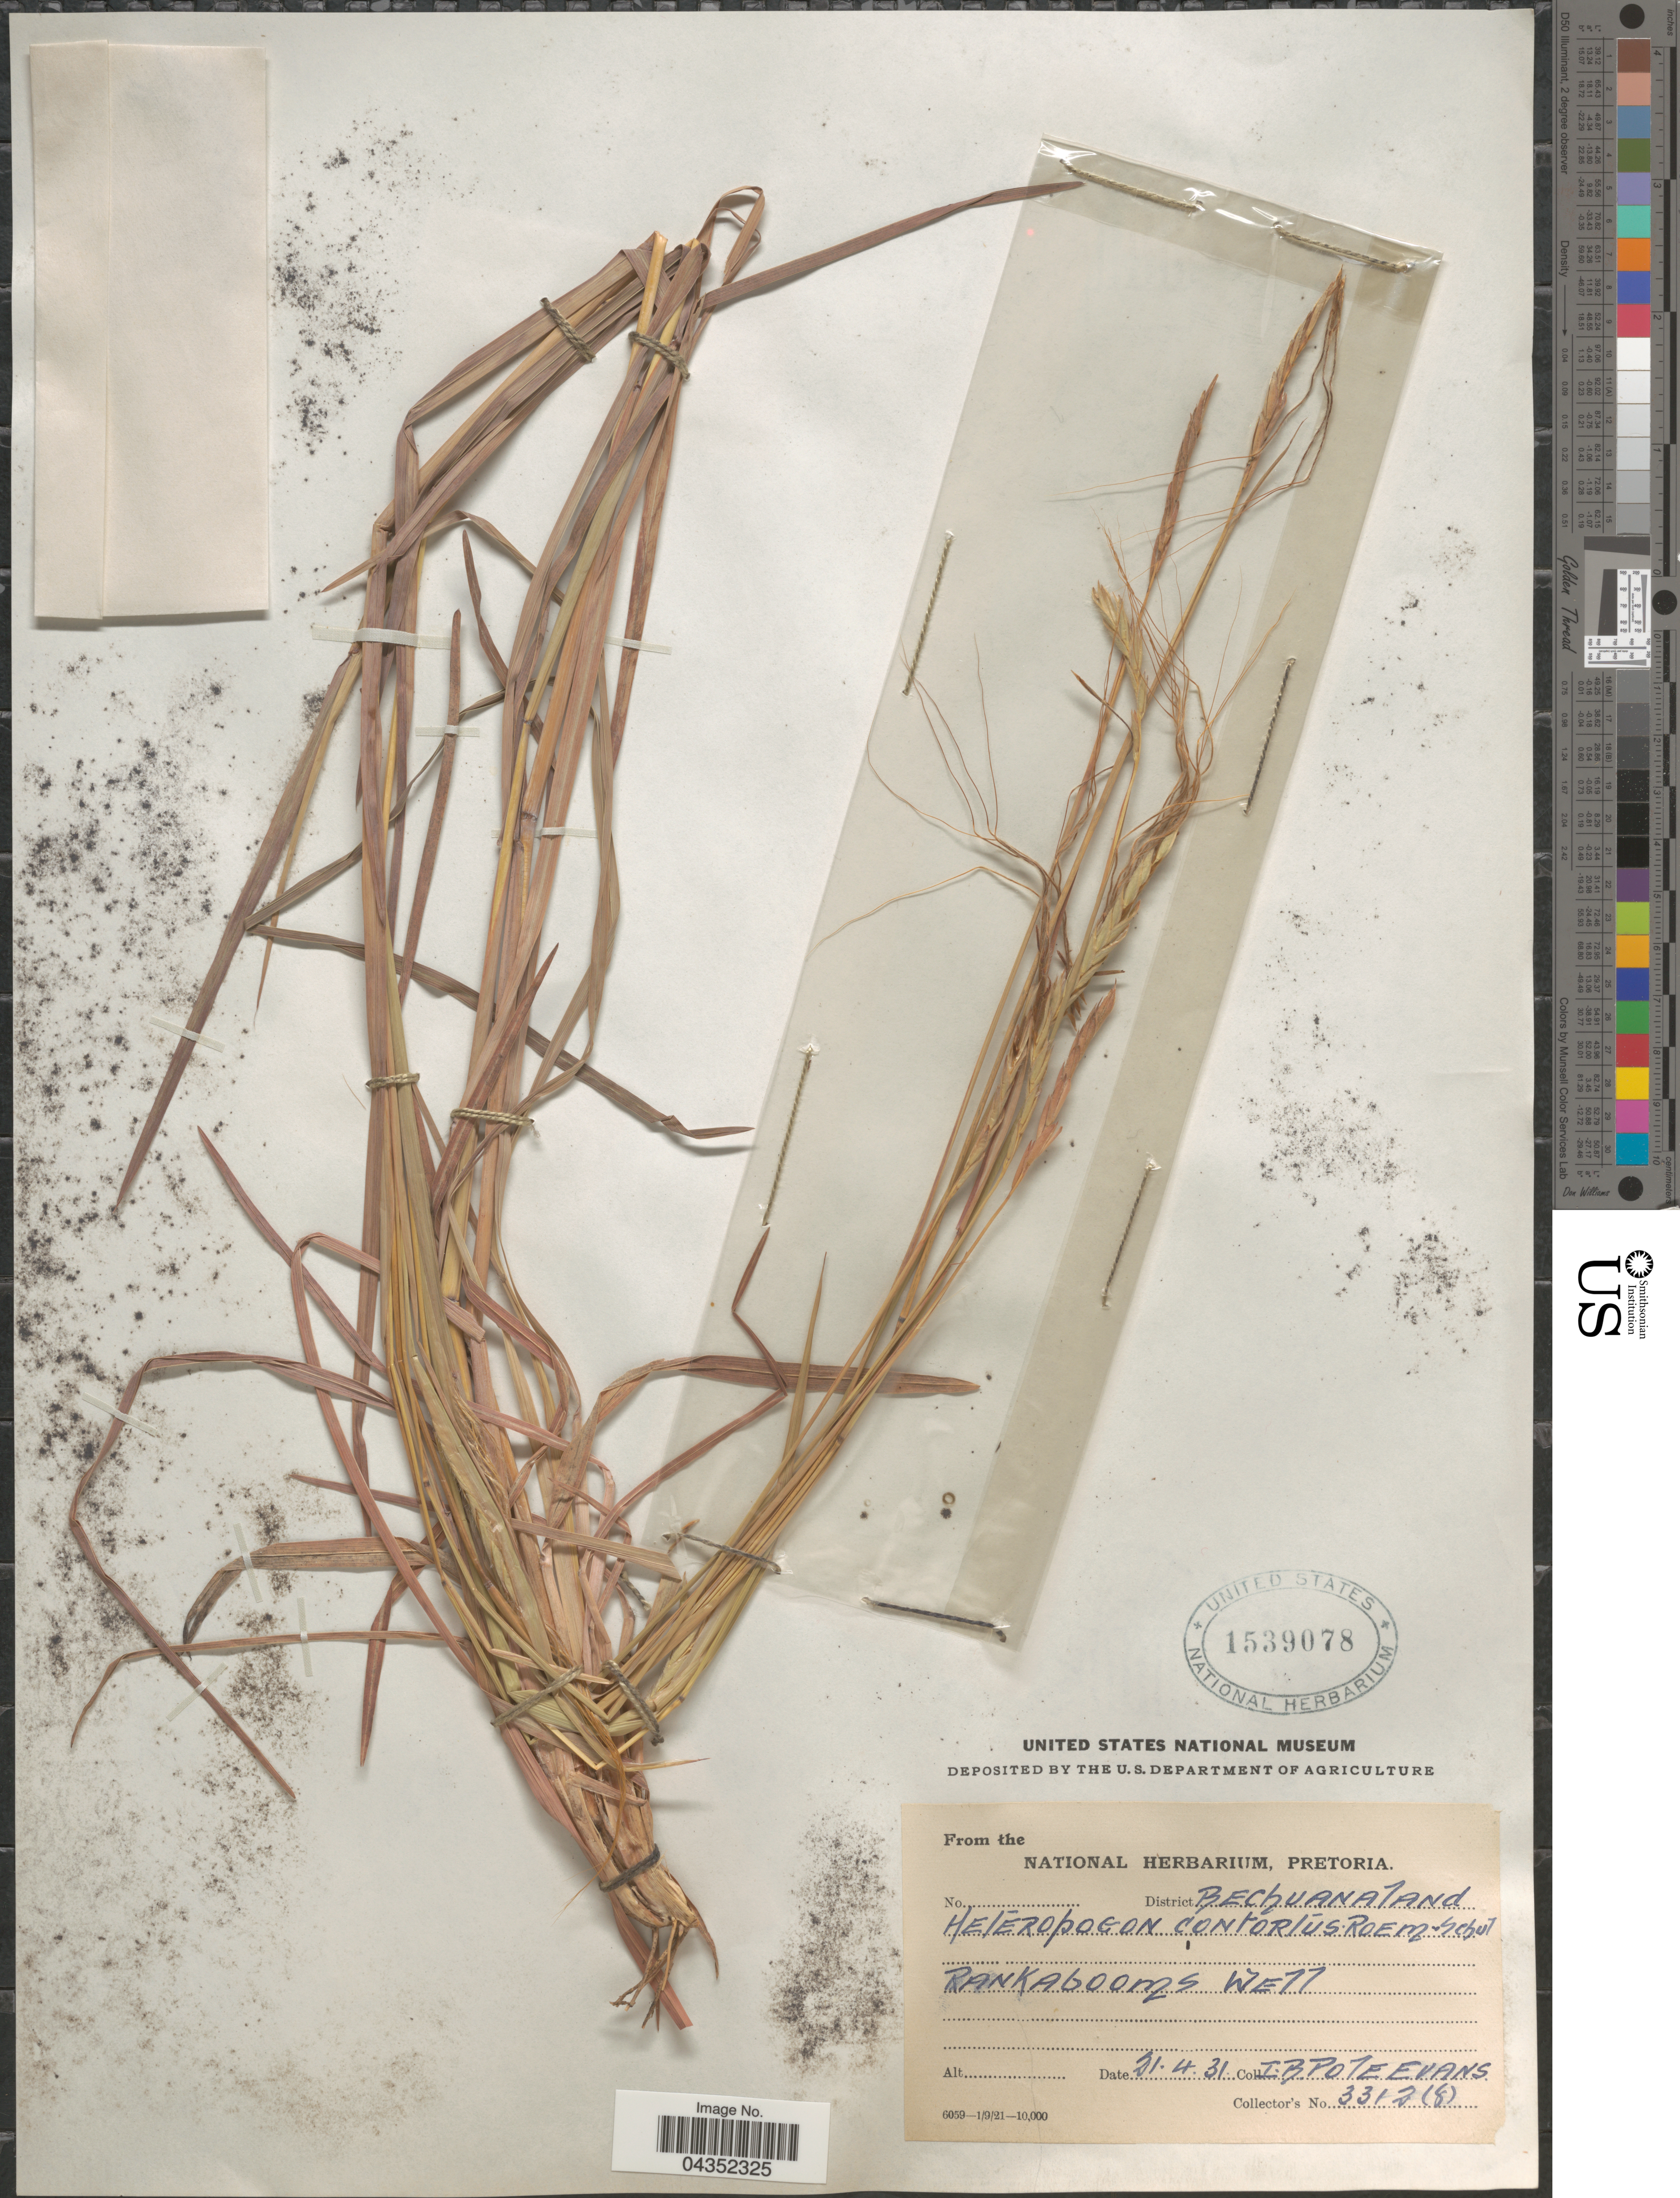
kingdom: Plantae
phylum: Tracheophyta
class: Liliopsida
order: Poales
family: Poaceae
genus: Heteropogon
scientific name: Heteropogon contortus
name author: (L.) P. Beauv. ex Roem. & Schult.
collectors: I. B. Pole-Evans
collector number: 3312(8)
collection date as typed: Transcribed d/m/y: 21/4/31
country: Botswana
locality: District Bechuanaland. Rankabooms Well.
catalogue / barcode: US 1539078